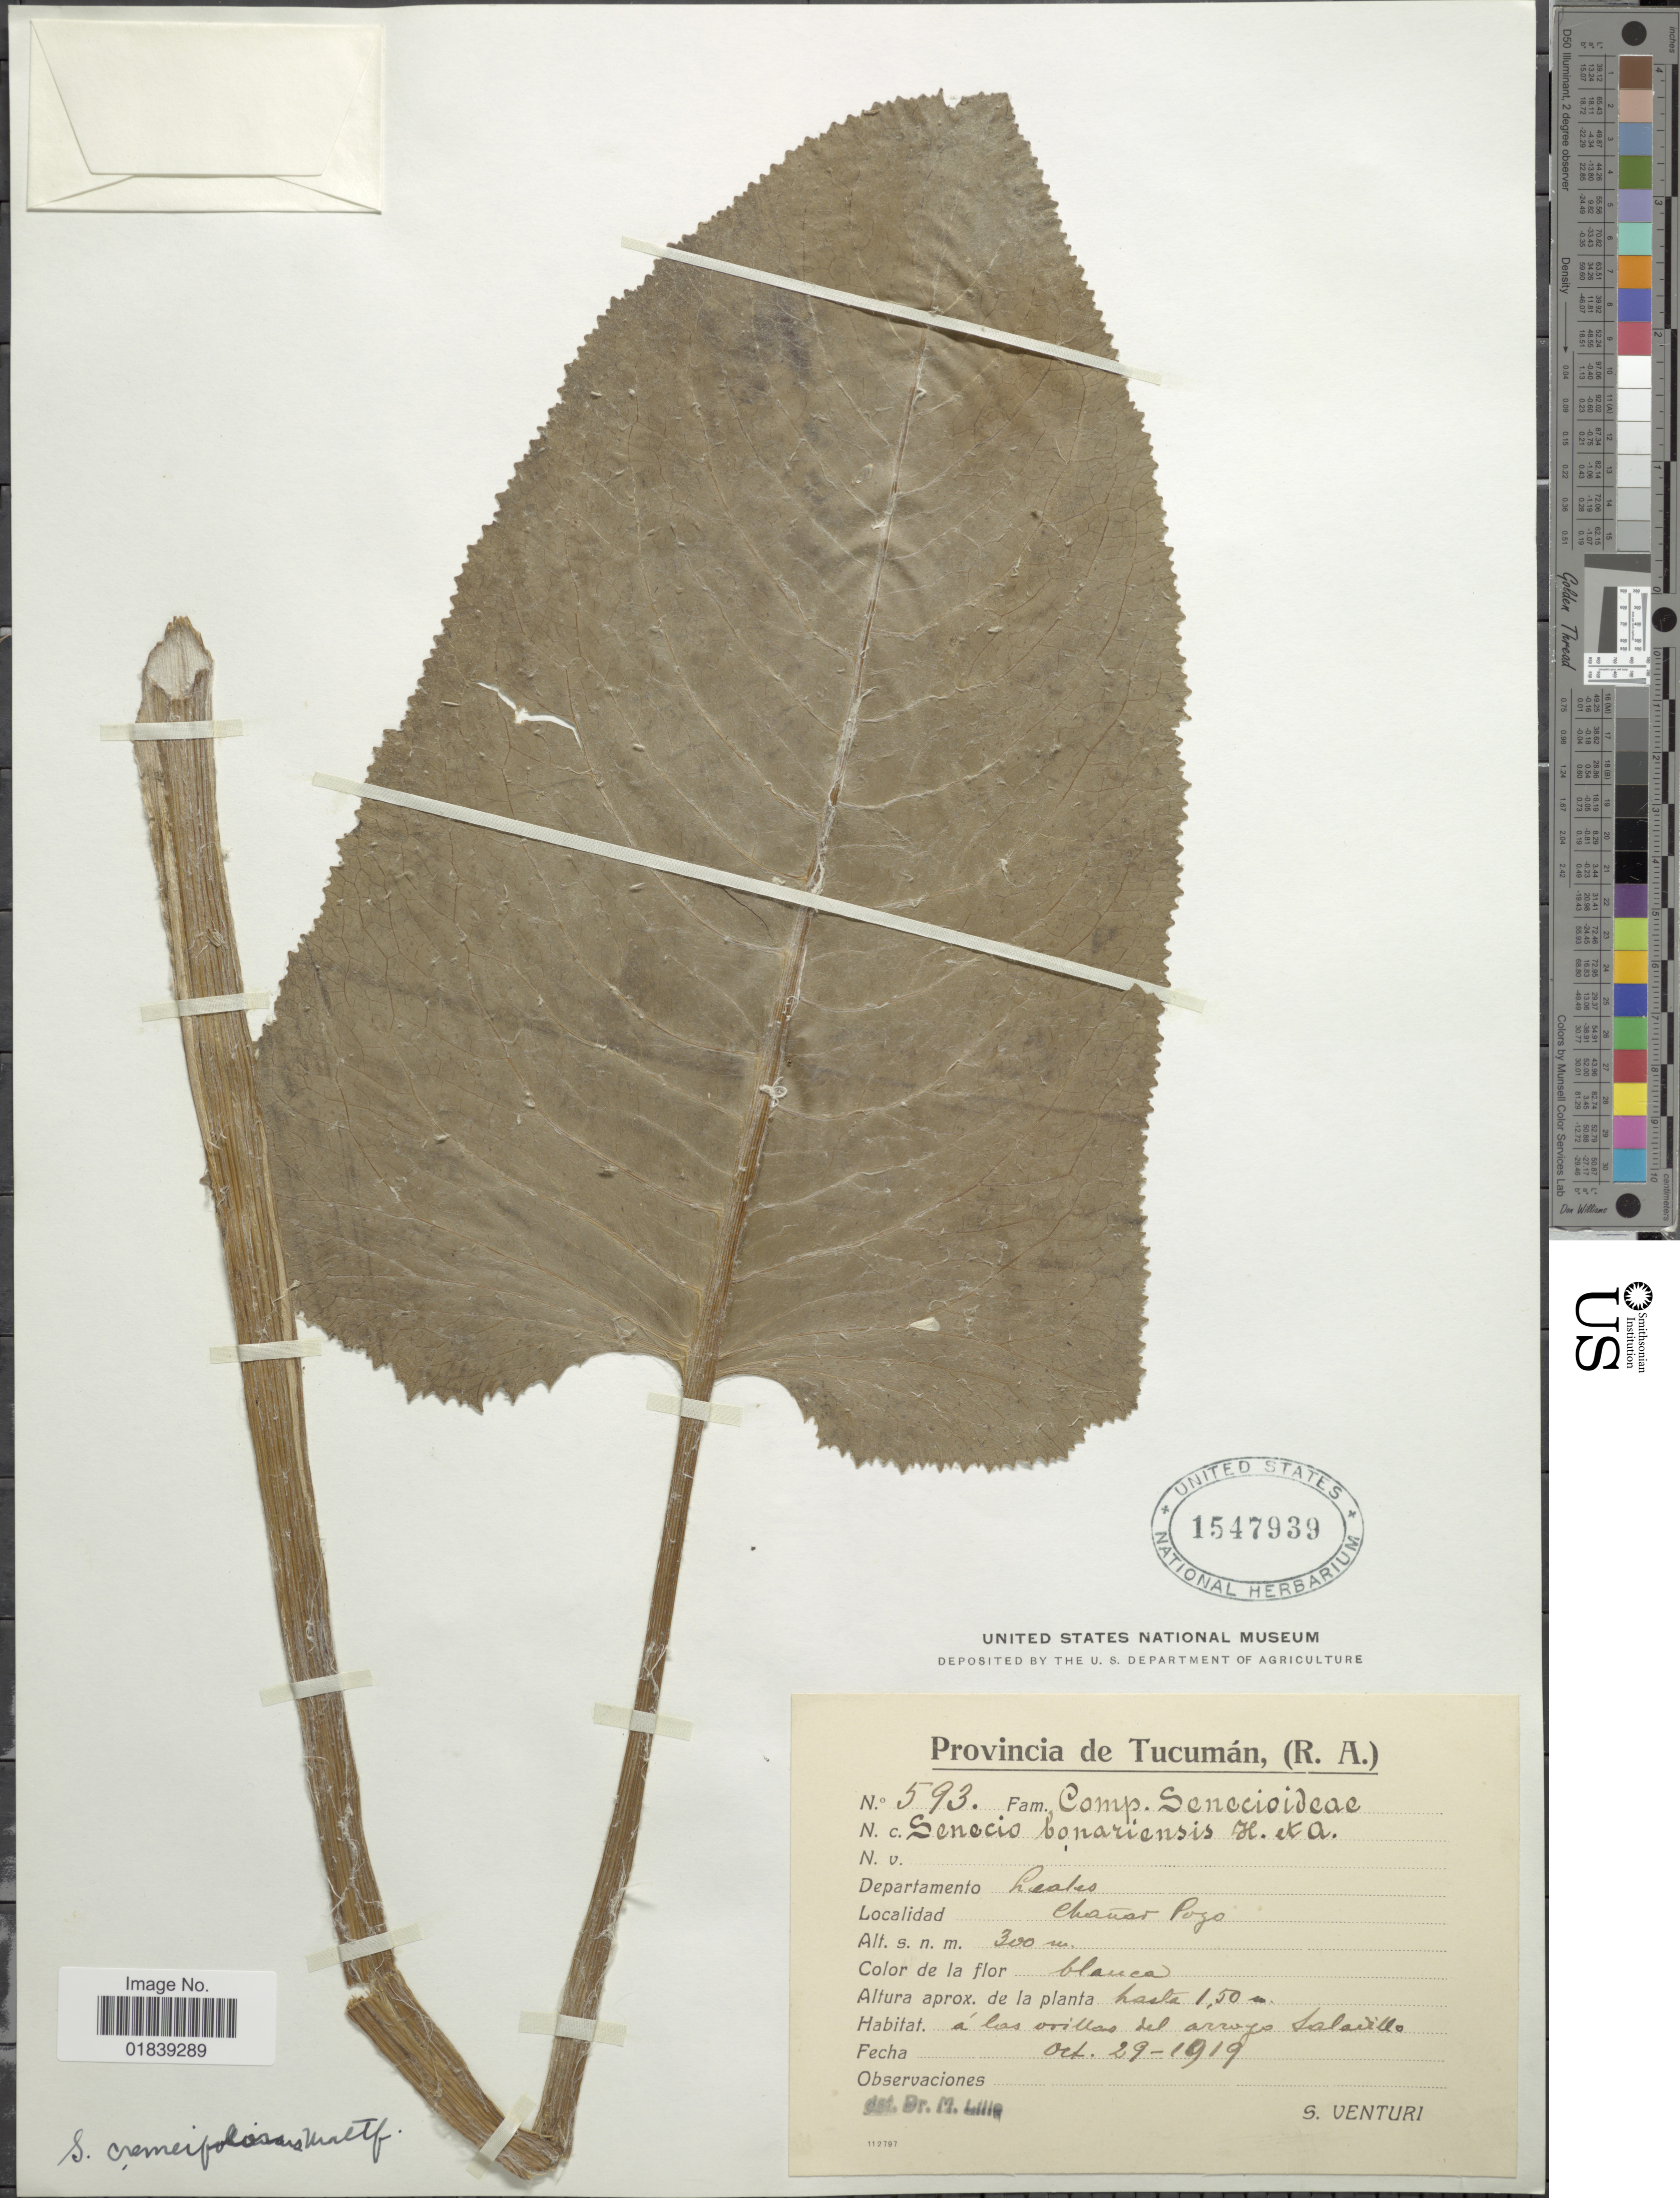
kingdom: Plantae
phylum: Tracheophyta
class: Magnoliopsida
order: Asterales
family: Asteraceae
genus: Senecio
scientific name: Senecio cremeiflorus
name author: Mattf.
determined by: Salomon, Luciana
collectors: S. Venturi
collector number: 593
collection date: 1919-10-29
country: Argentina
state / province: Tucuman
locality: Departamento Leales, Chanar Pozo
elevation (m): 300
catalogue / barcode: US 1547939